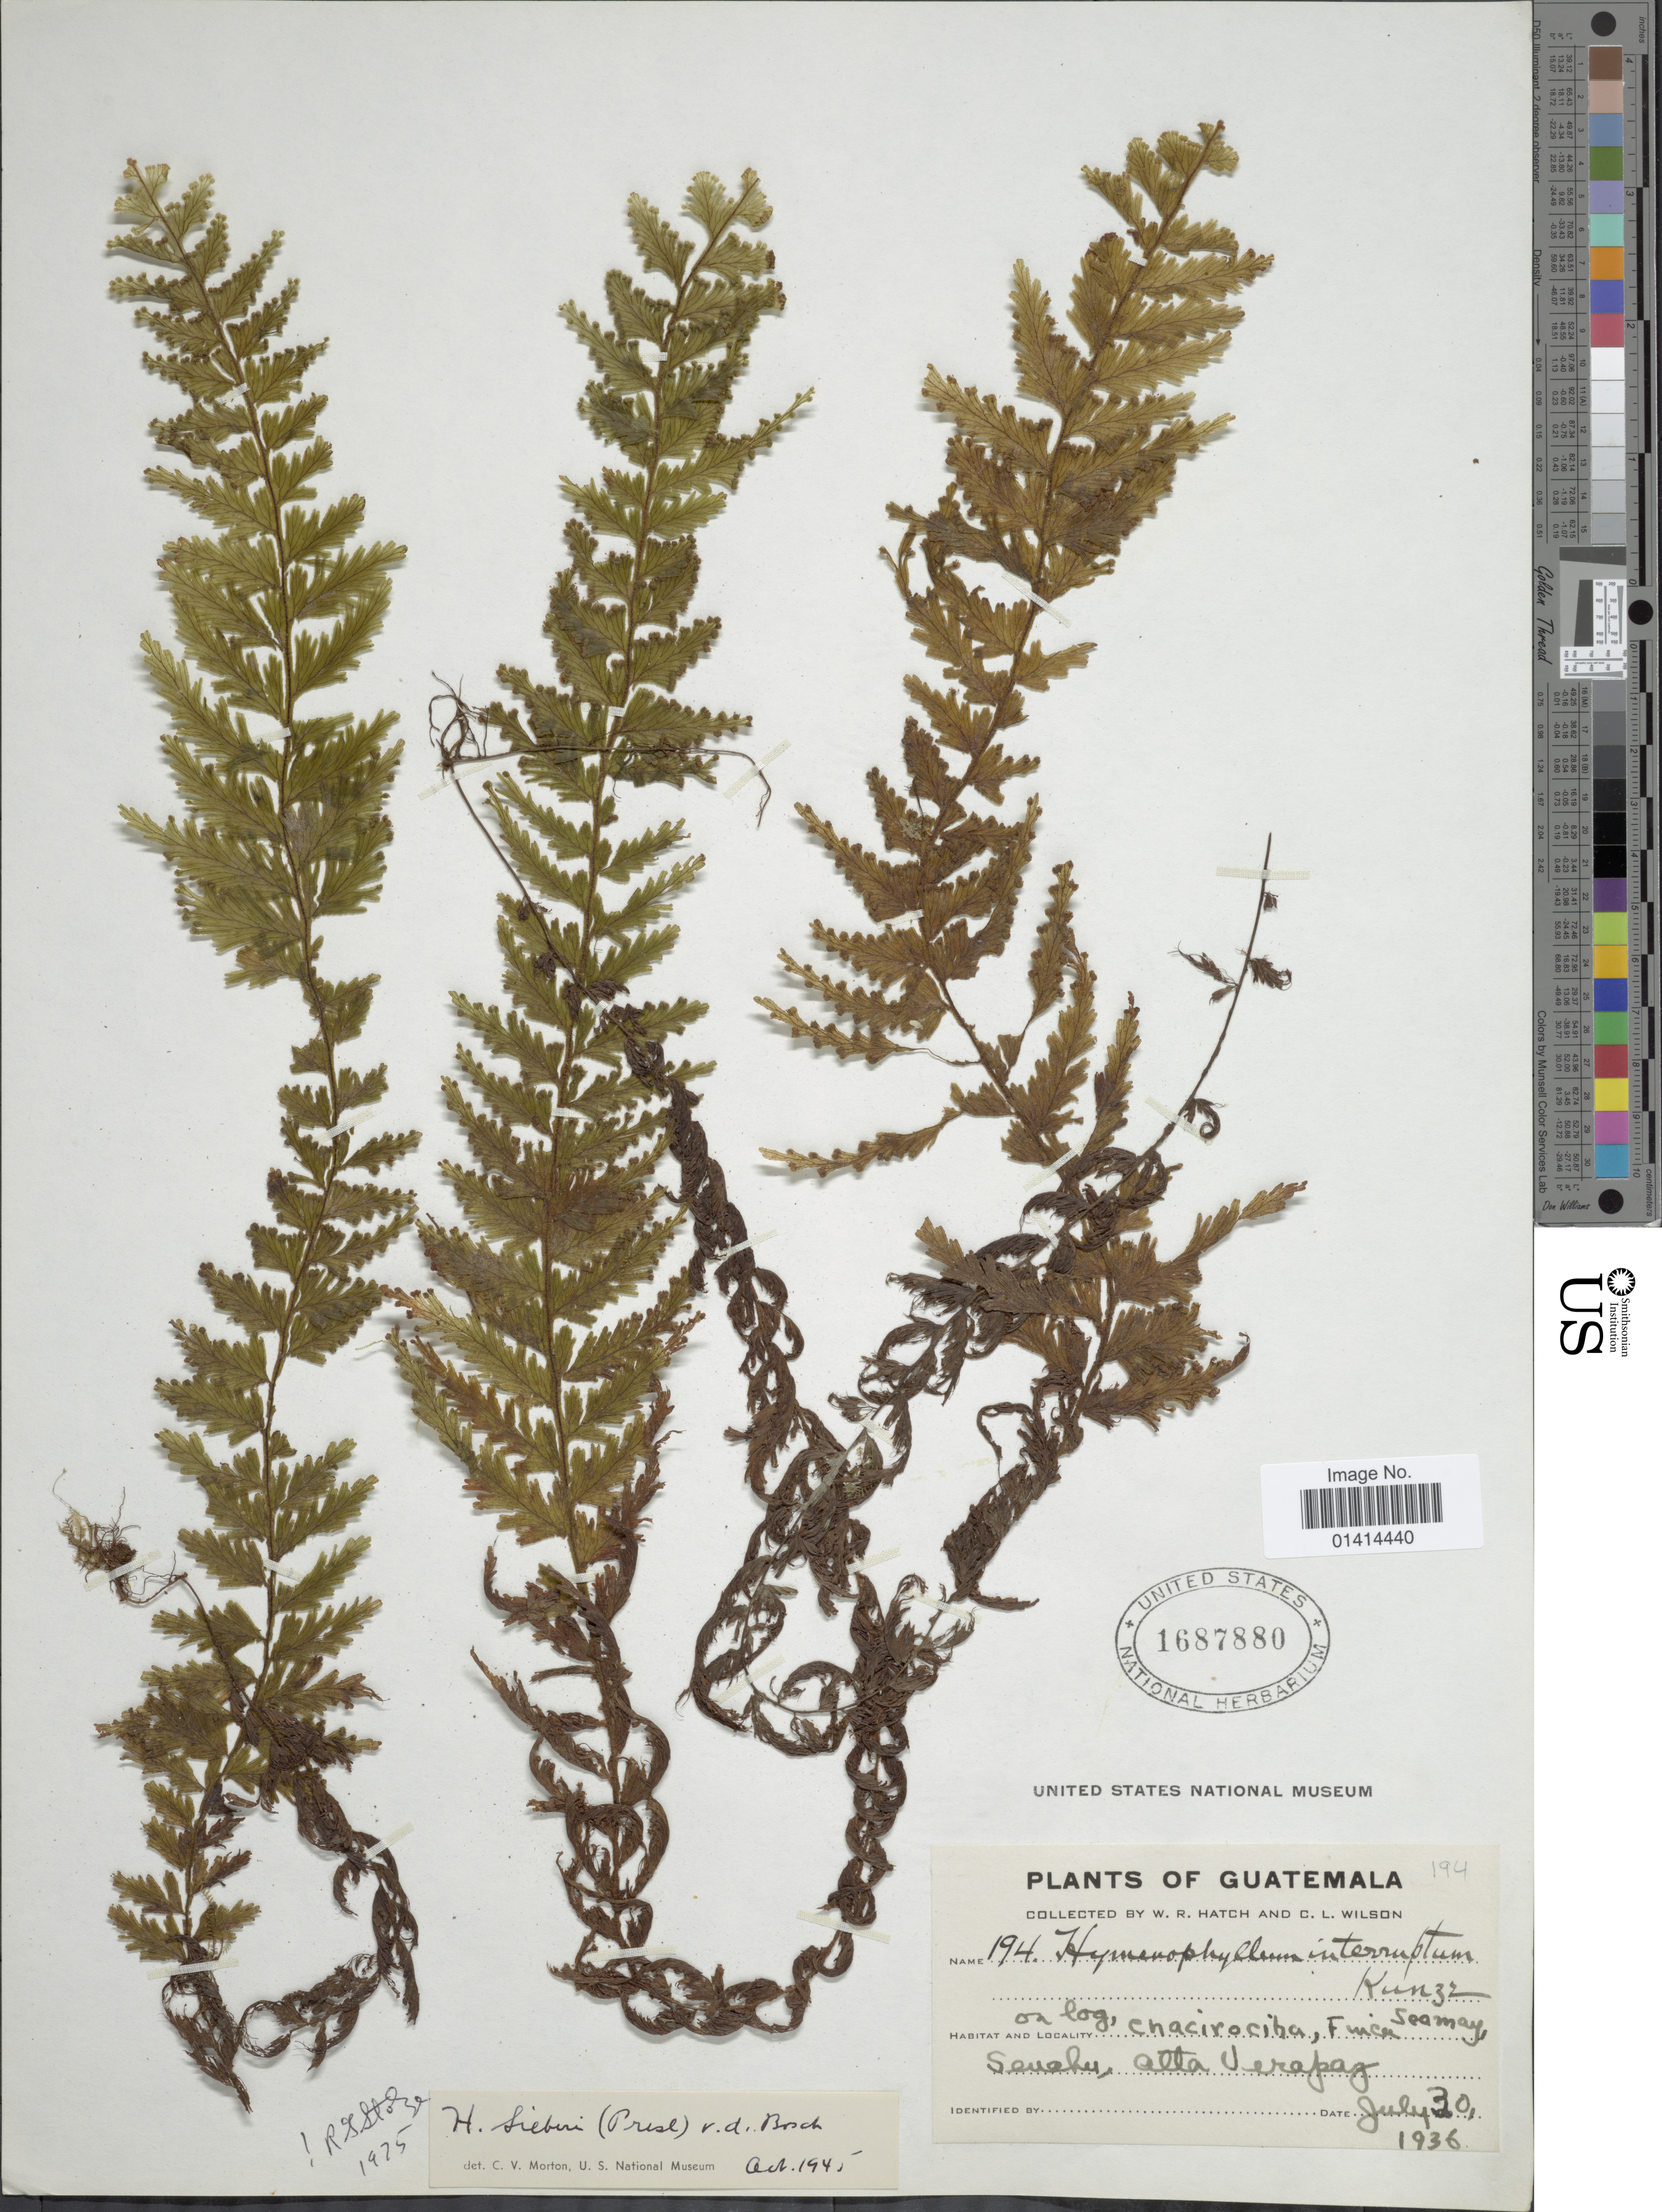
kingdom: Plantae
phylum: Tracheophyta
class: Polypodiopsida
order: Hymenophyllales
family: Hymenophyllaceae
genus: Hymenophyllum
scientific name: Hymenophyllum sieberi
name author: (C. Presl) Bosch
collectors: W. Hatch & C. L. Wilson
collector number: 194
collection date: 1936-07-30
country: Guatemala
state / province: Alta Verapaz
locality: Chacirochiba, Finca Seamay, Senahu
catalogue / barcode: US 1687880